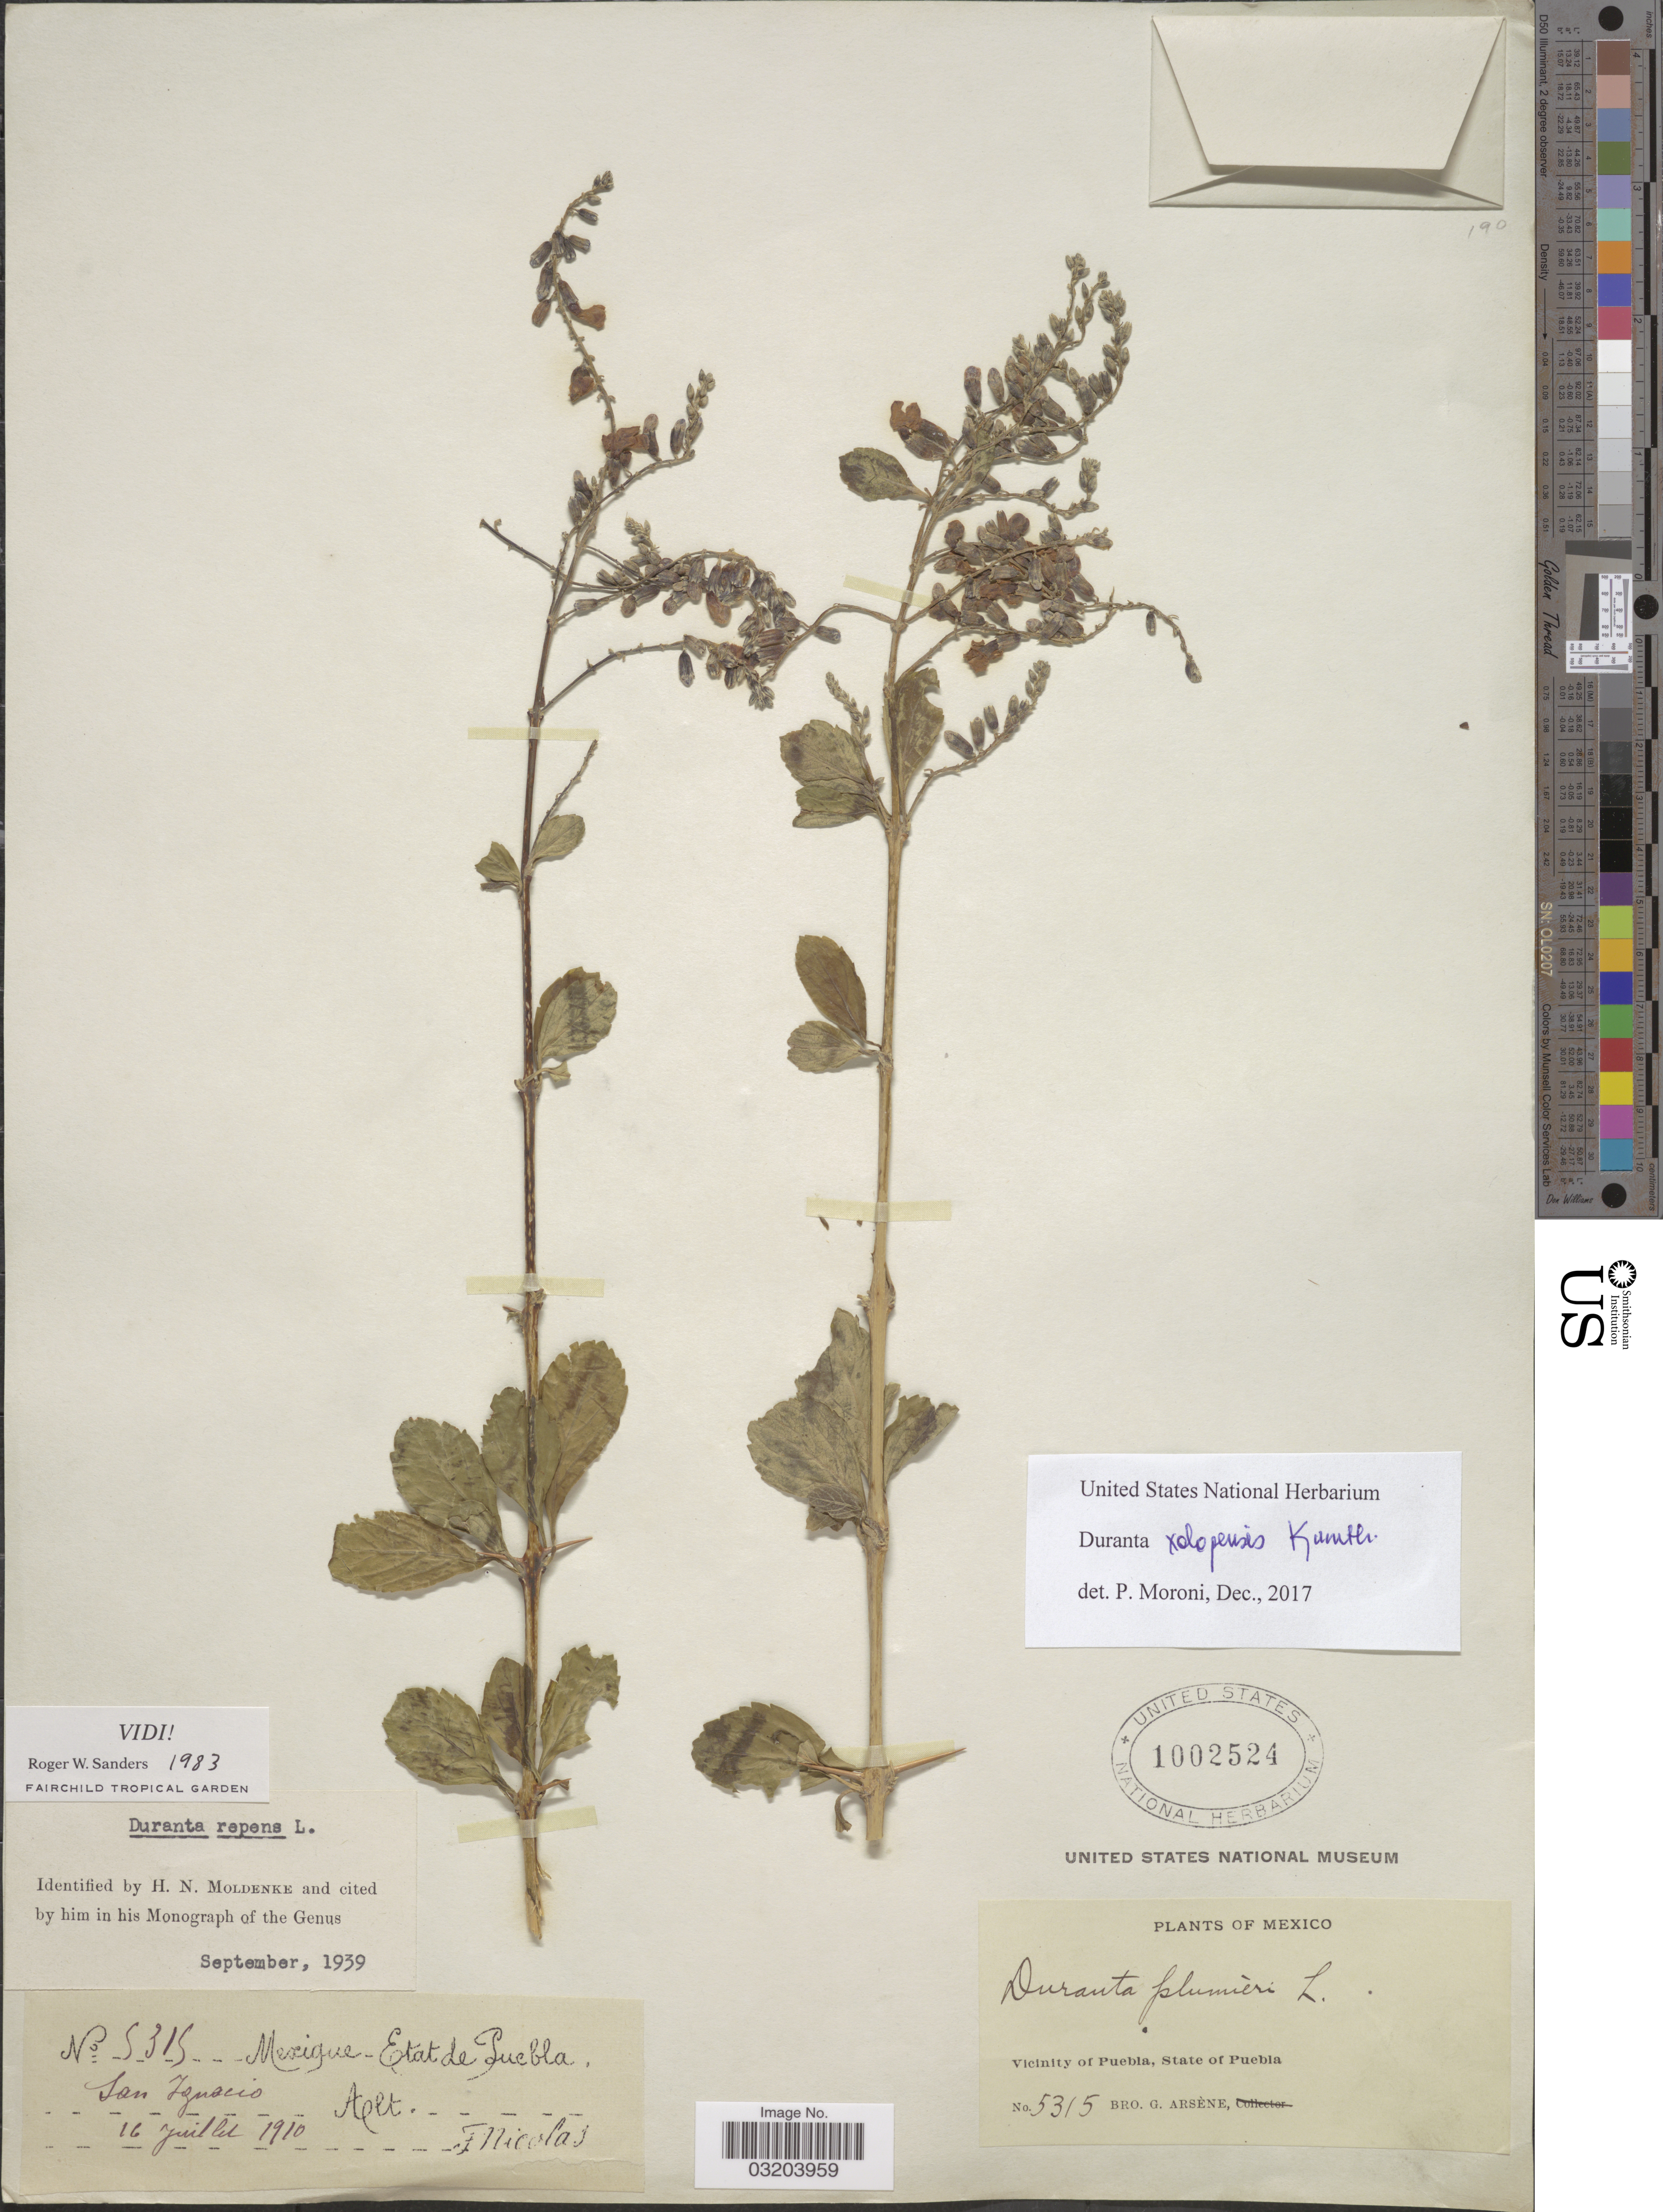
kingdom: Plantae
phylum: Tracheophyta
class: Magnoliopsida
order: Lamiales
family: Verbenaceae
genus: Duranta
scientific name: Duranta erecta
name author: L.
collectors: F. Nicolas & Bro. G. Arsène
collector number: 5315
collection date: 1910-07-16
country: Mexico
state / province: Puebla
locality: Vicinity of Puebla. San Ignacio.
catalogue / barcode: US 1002524